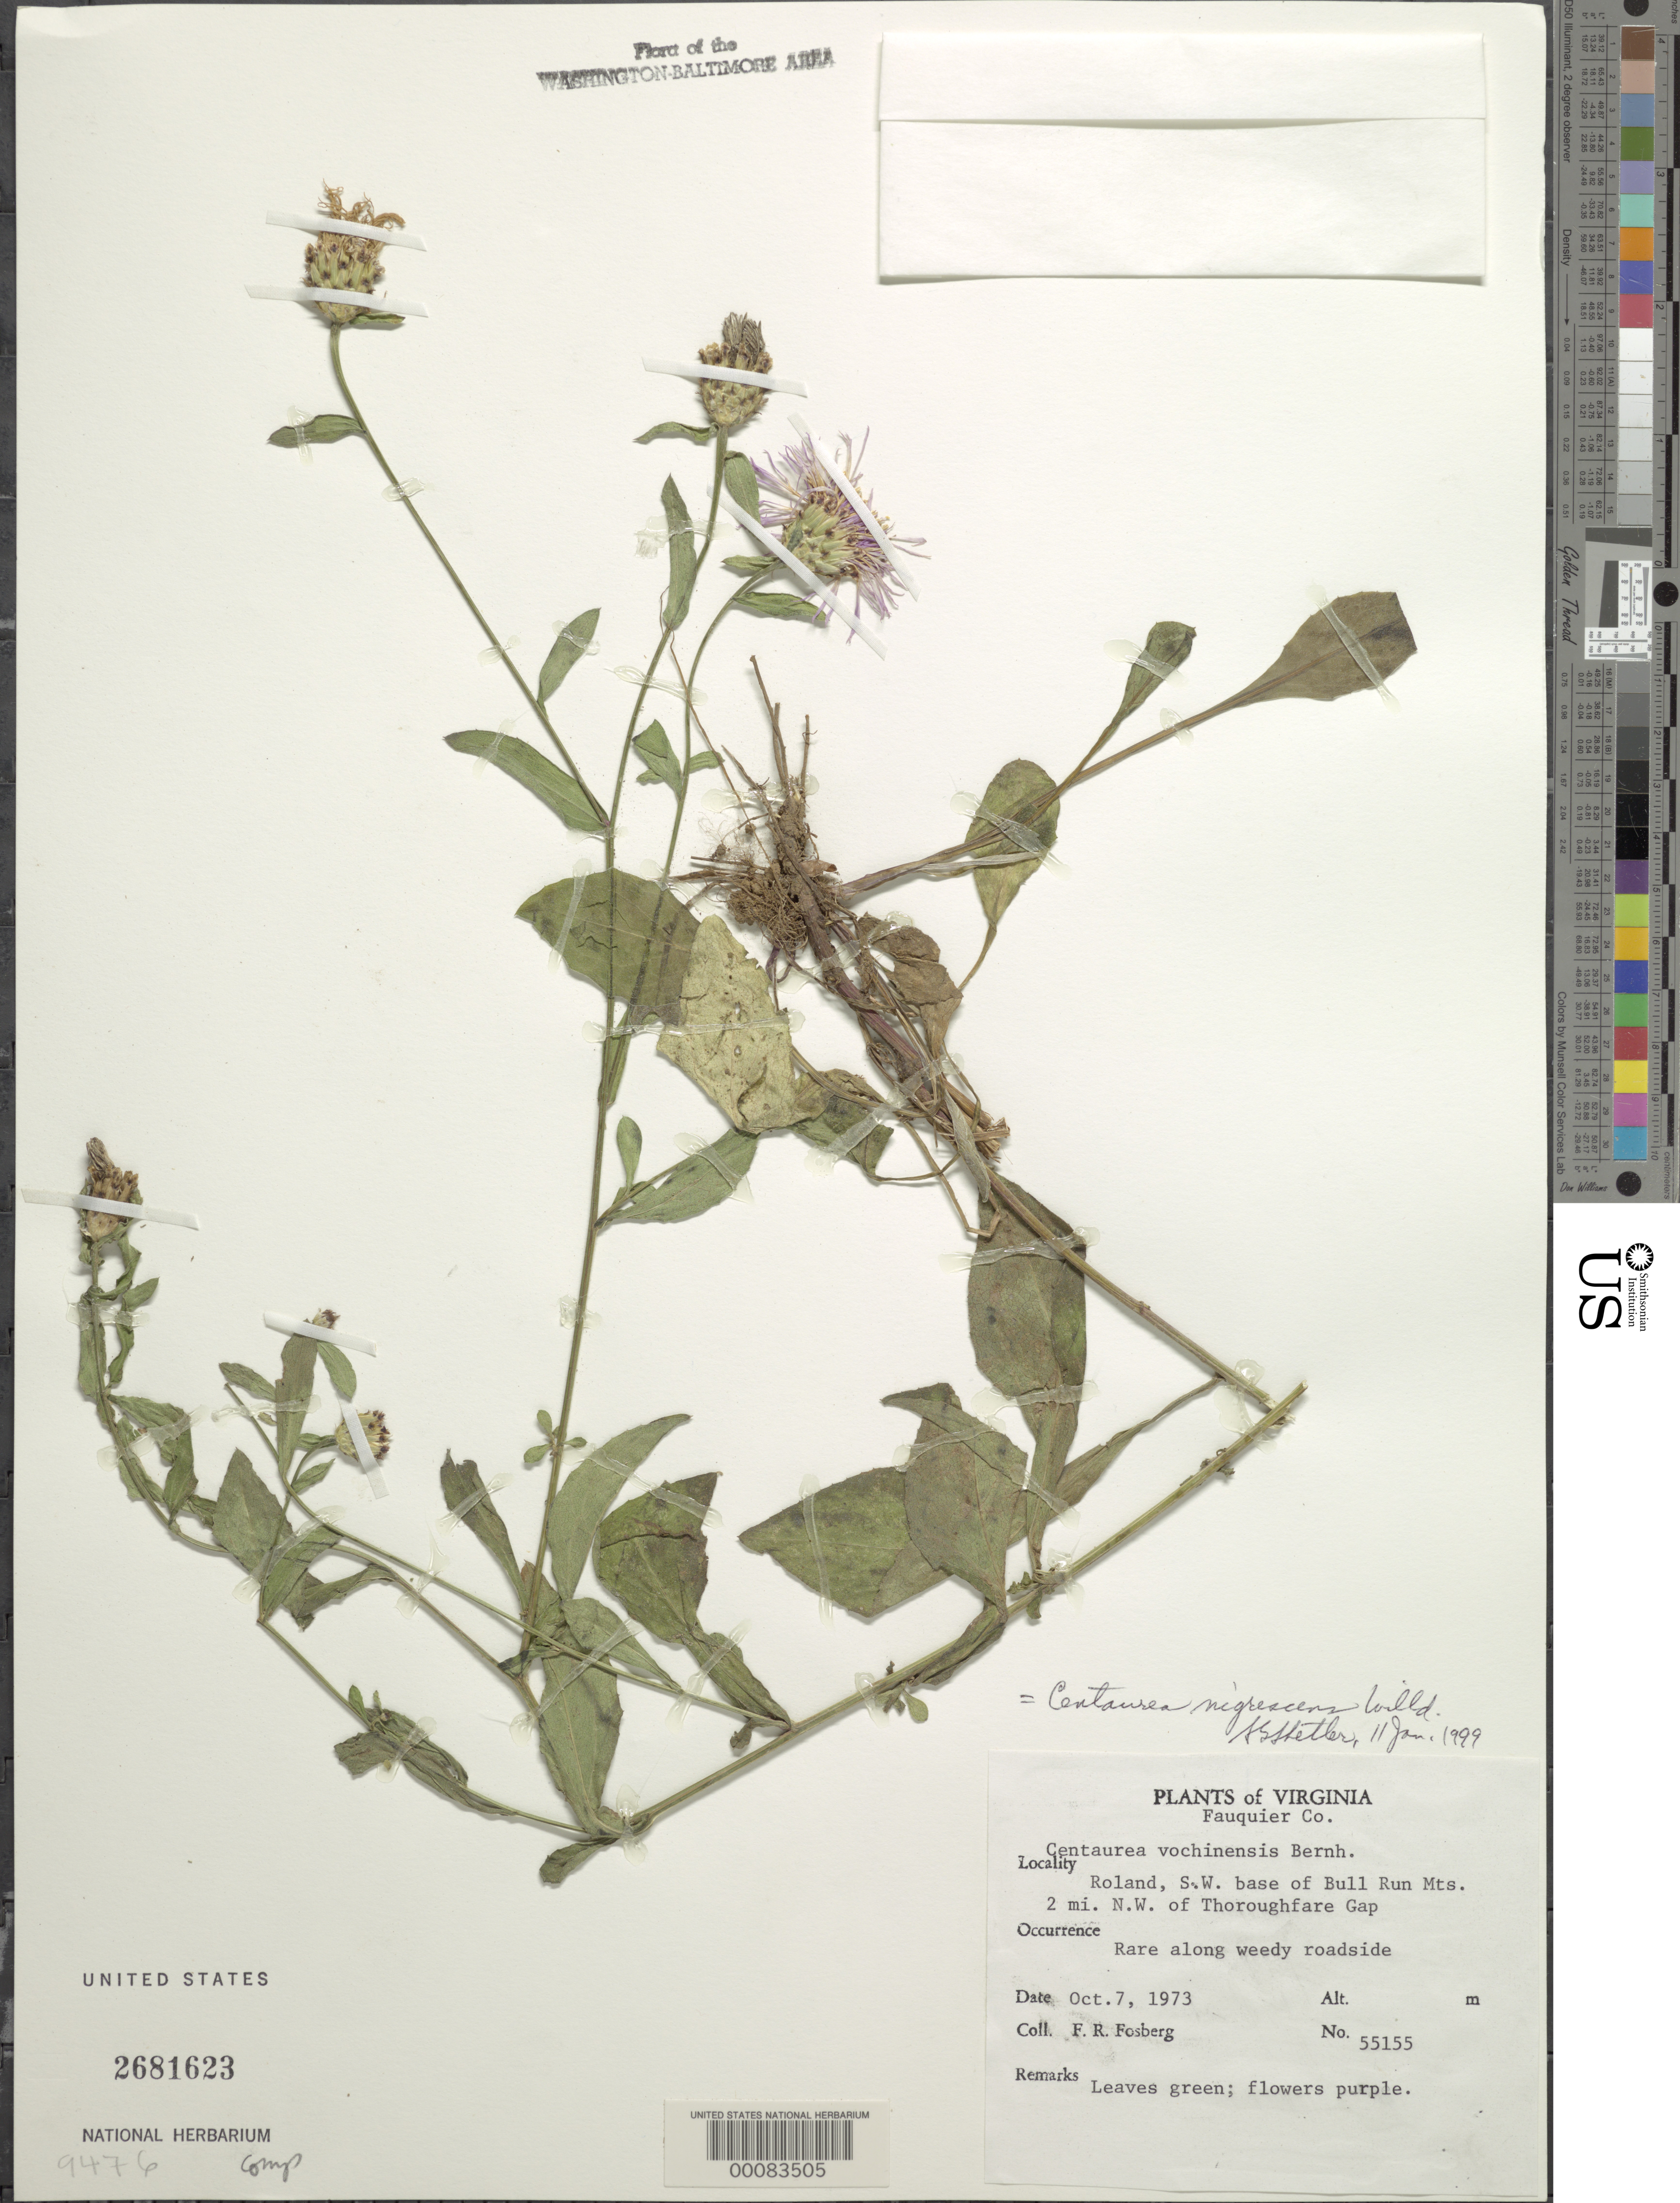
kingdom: Plantae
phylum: Tracheophyta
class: Magnoliopsida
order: Asterales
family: Asteraceae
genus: Centaurea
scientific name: Centaurea nigrescens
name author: L.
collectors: F. R. Fosberg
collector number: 55155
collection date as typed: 07 Oct 1973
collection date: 1973-10-07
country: United States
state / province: Virginia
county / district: Fauquier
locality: Roland Bull Run Mts.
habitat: Weedy roadside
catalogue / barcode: US 2681623